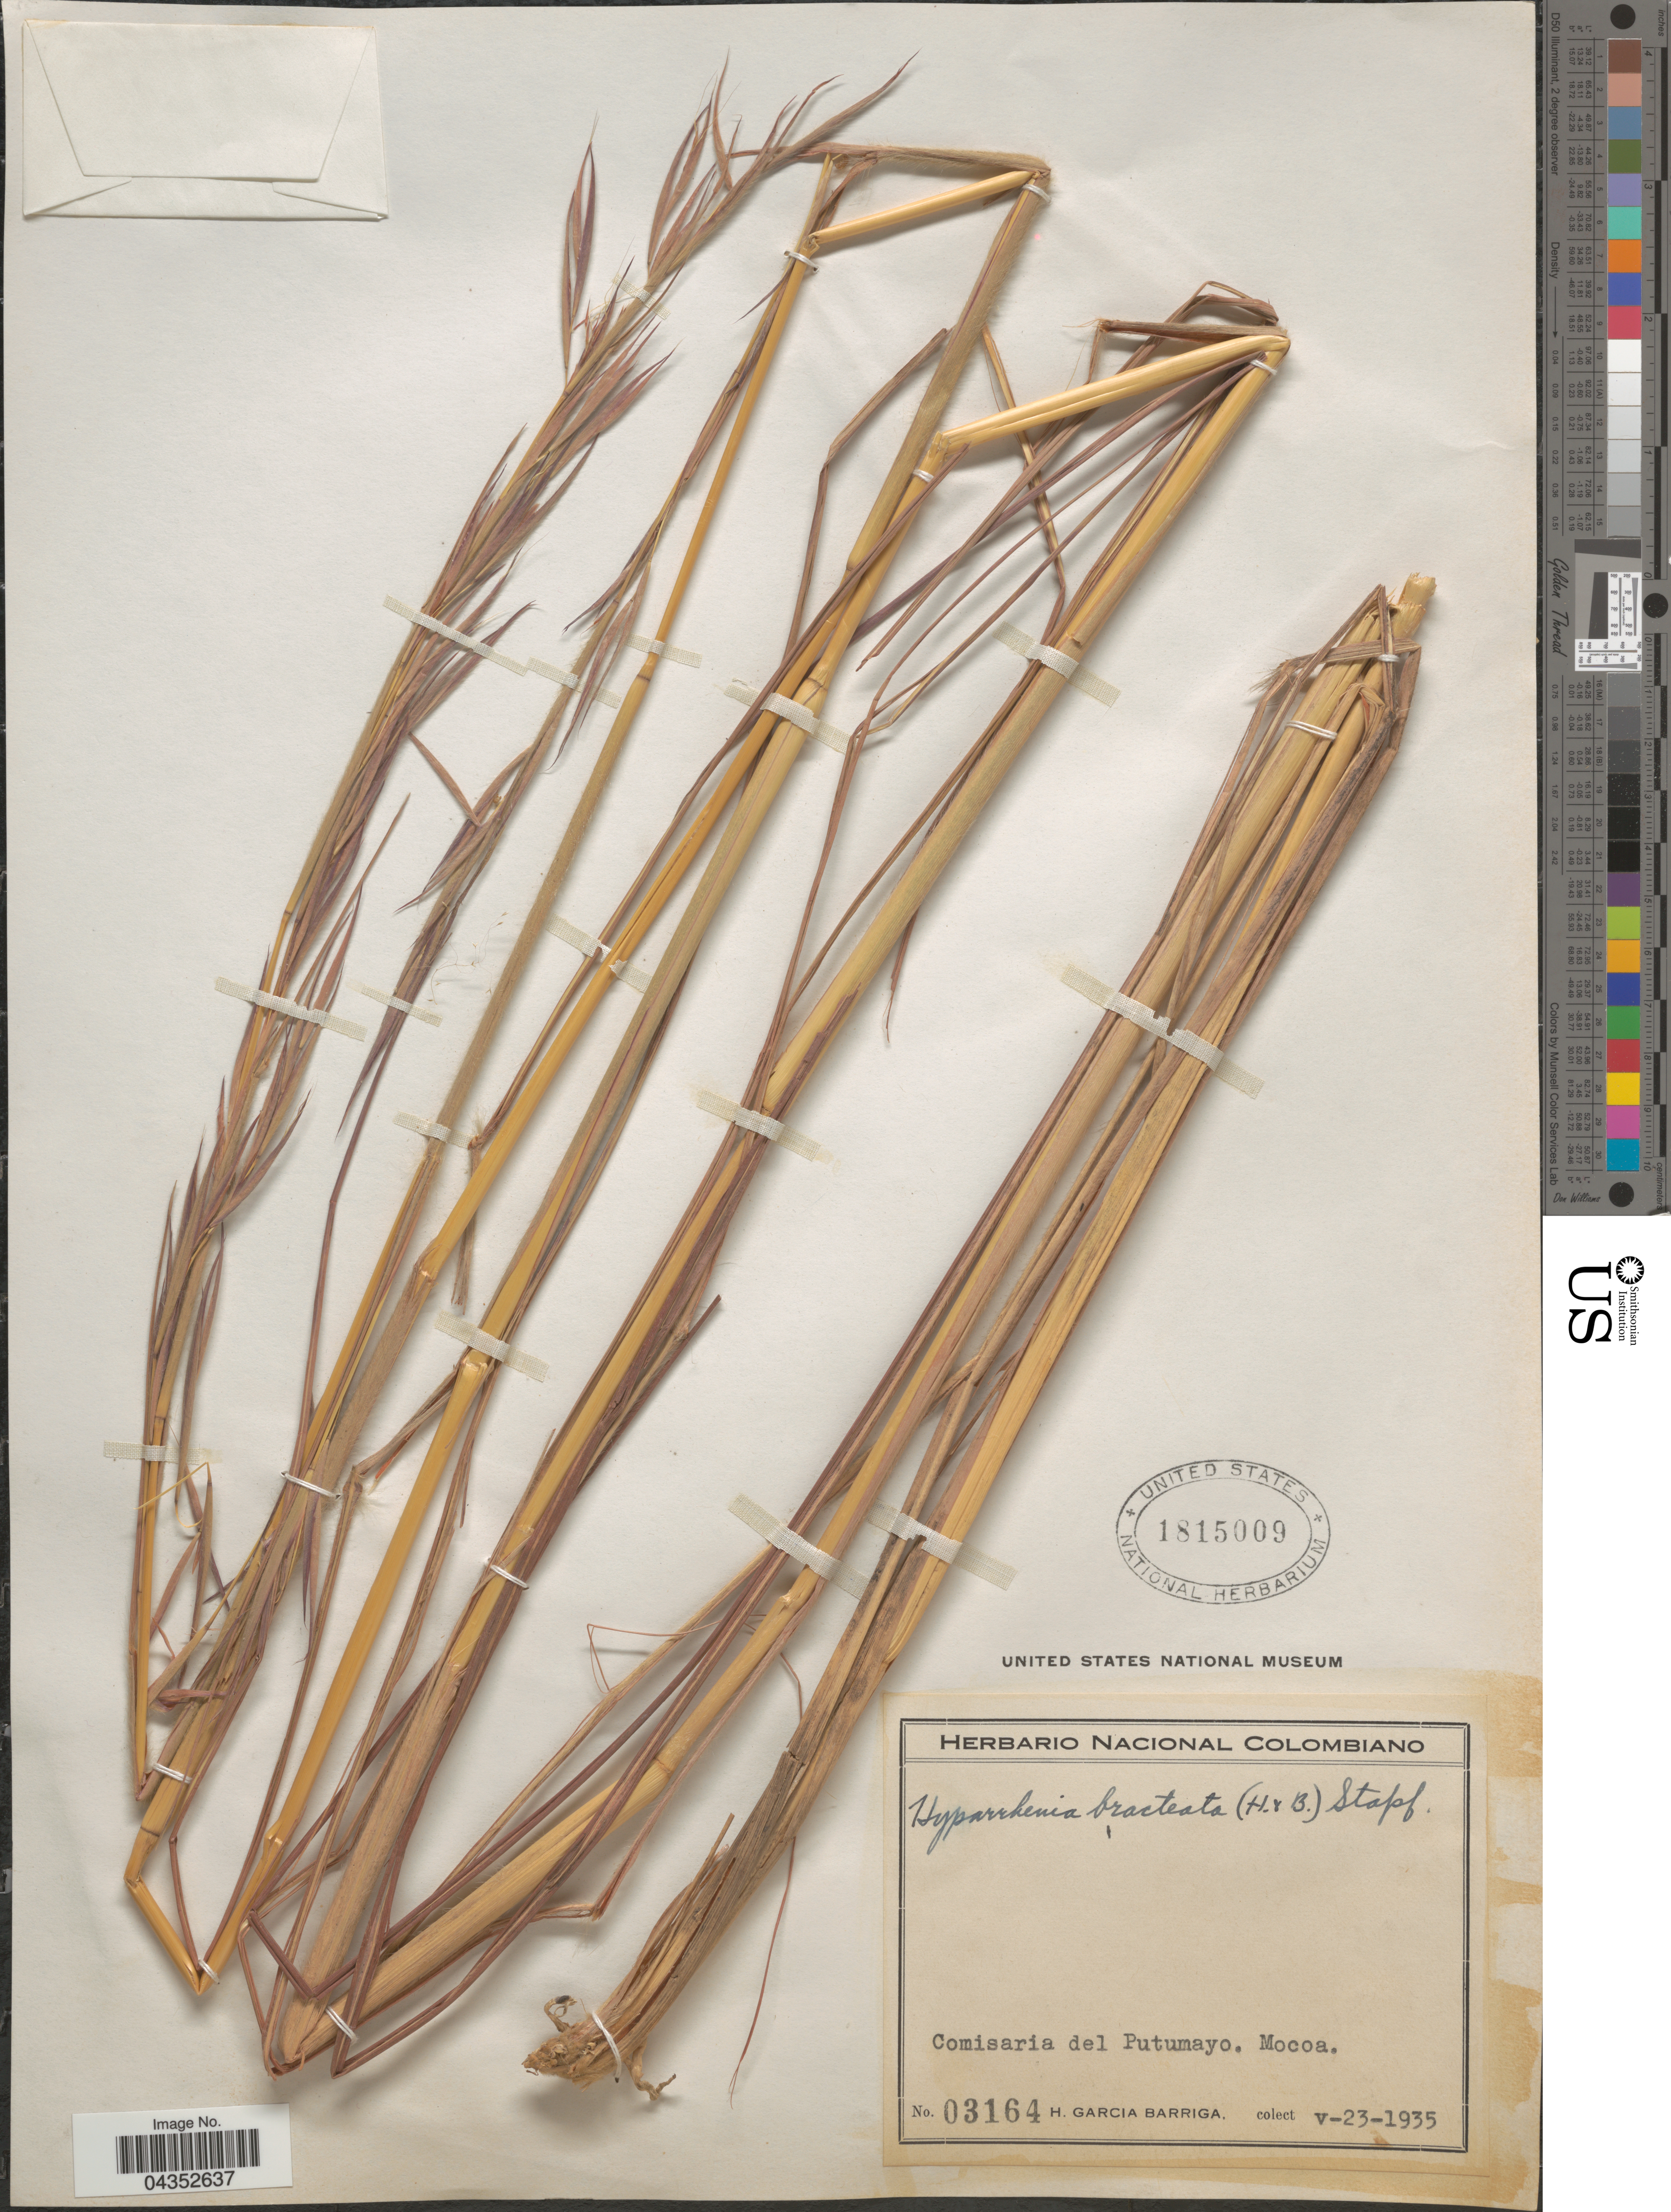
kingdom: Plantae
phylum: Tracheophyta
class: Liliopsida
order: Poales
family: Poaceae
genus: Hyparrhenia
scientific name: Hyparrhenia bracteata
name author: (Humb. & Bonpl.) Stapf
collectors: H. García Barriga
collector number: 03164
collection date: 1935-05-23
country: Colombia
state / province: Putumayo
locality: Comisaria del Putumayo. Mocoa.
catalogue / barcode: US 1815009